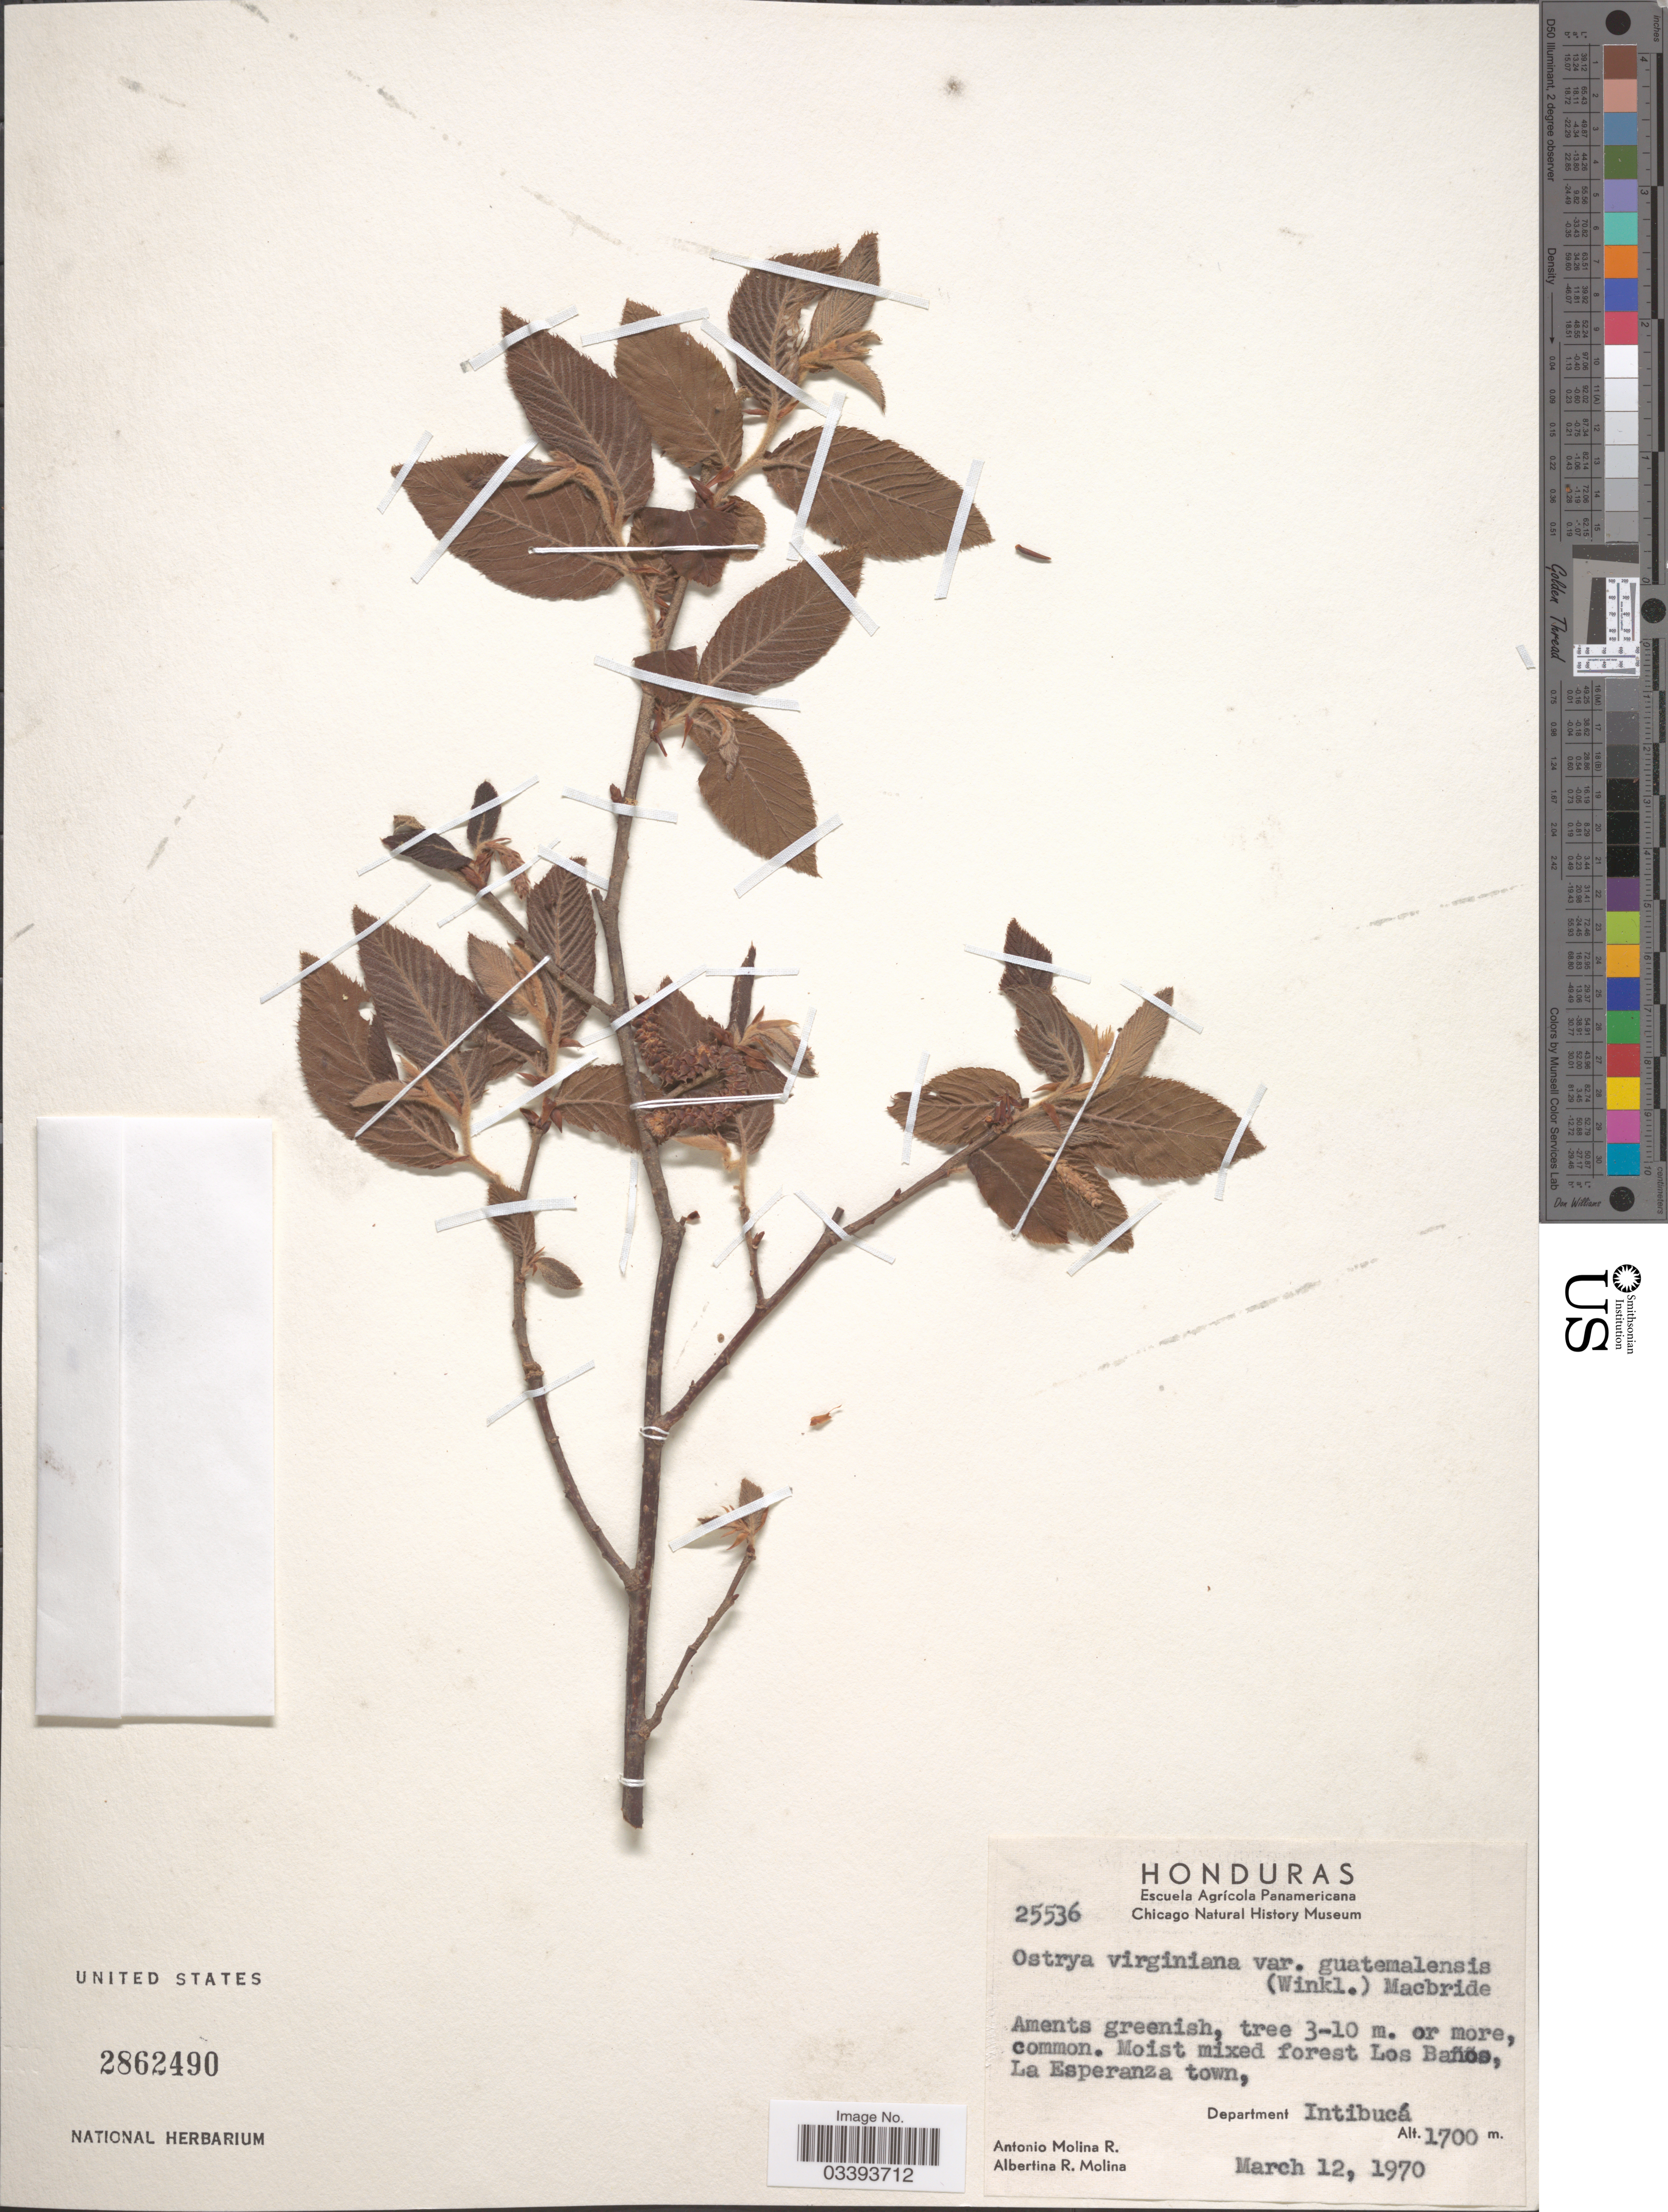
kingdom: Plantae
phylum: Tracheophyta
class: Magnoliopsida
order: Fagales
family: Betulaceae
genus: Ostrya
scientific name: Ostrya virginiana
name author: (Mill.) K. Koch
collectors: A. Molina R. & A. R. Molina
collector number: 25536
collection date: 1970-03-12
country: Honduras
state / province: Intibuca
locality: Los Baños, La Esperanza town, Department Intibucá.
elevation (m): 1700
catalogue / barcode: US 2862490